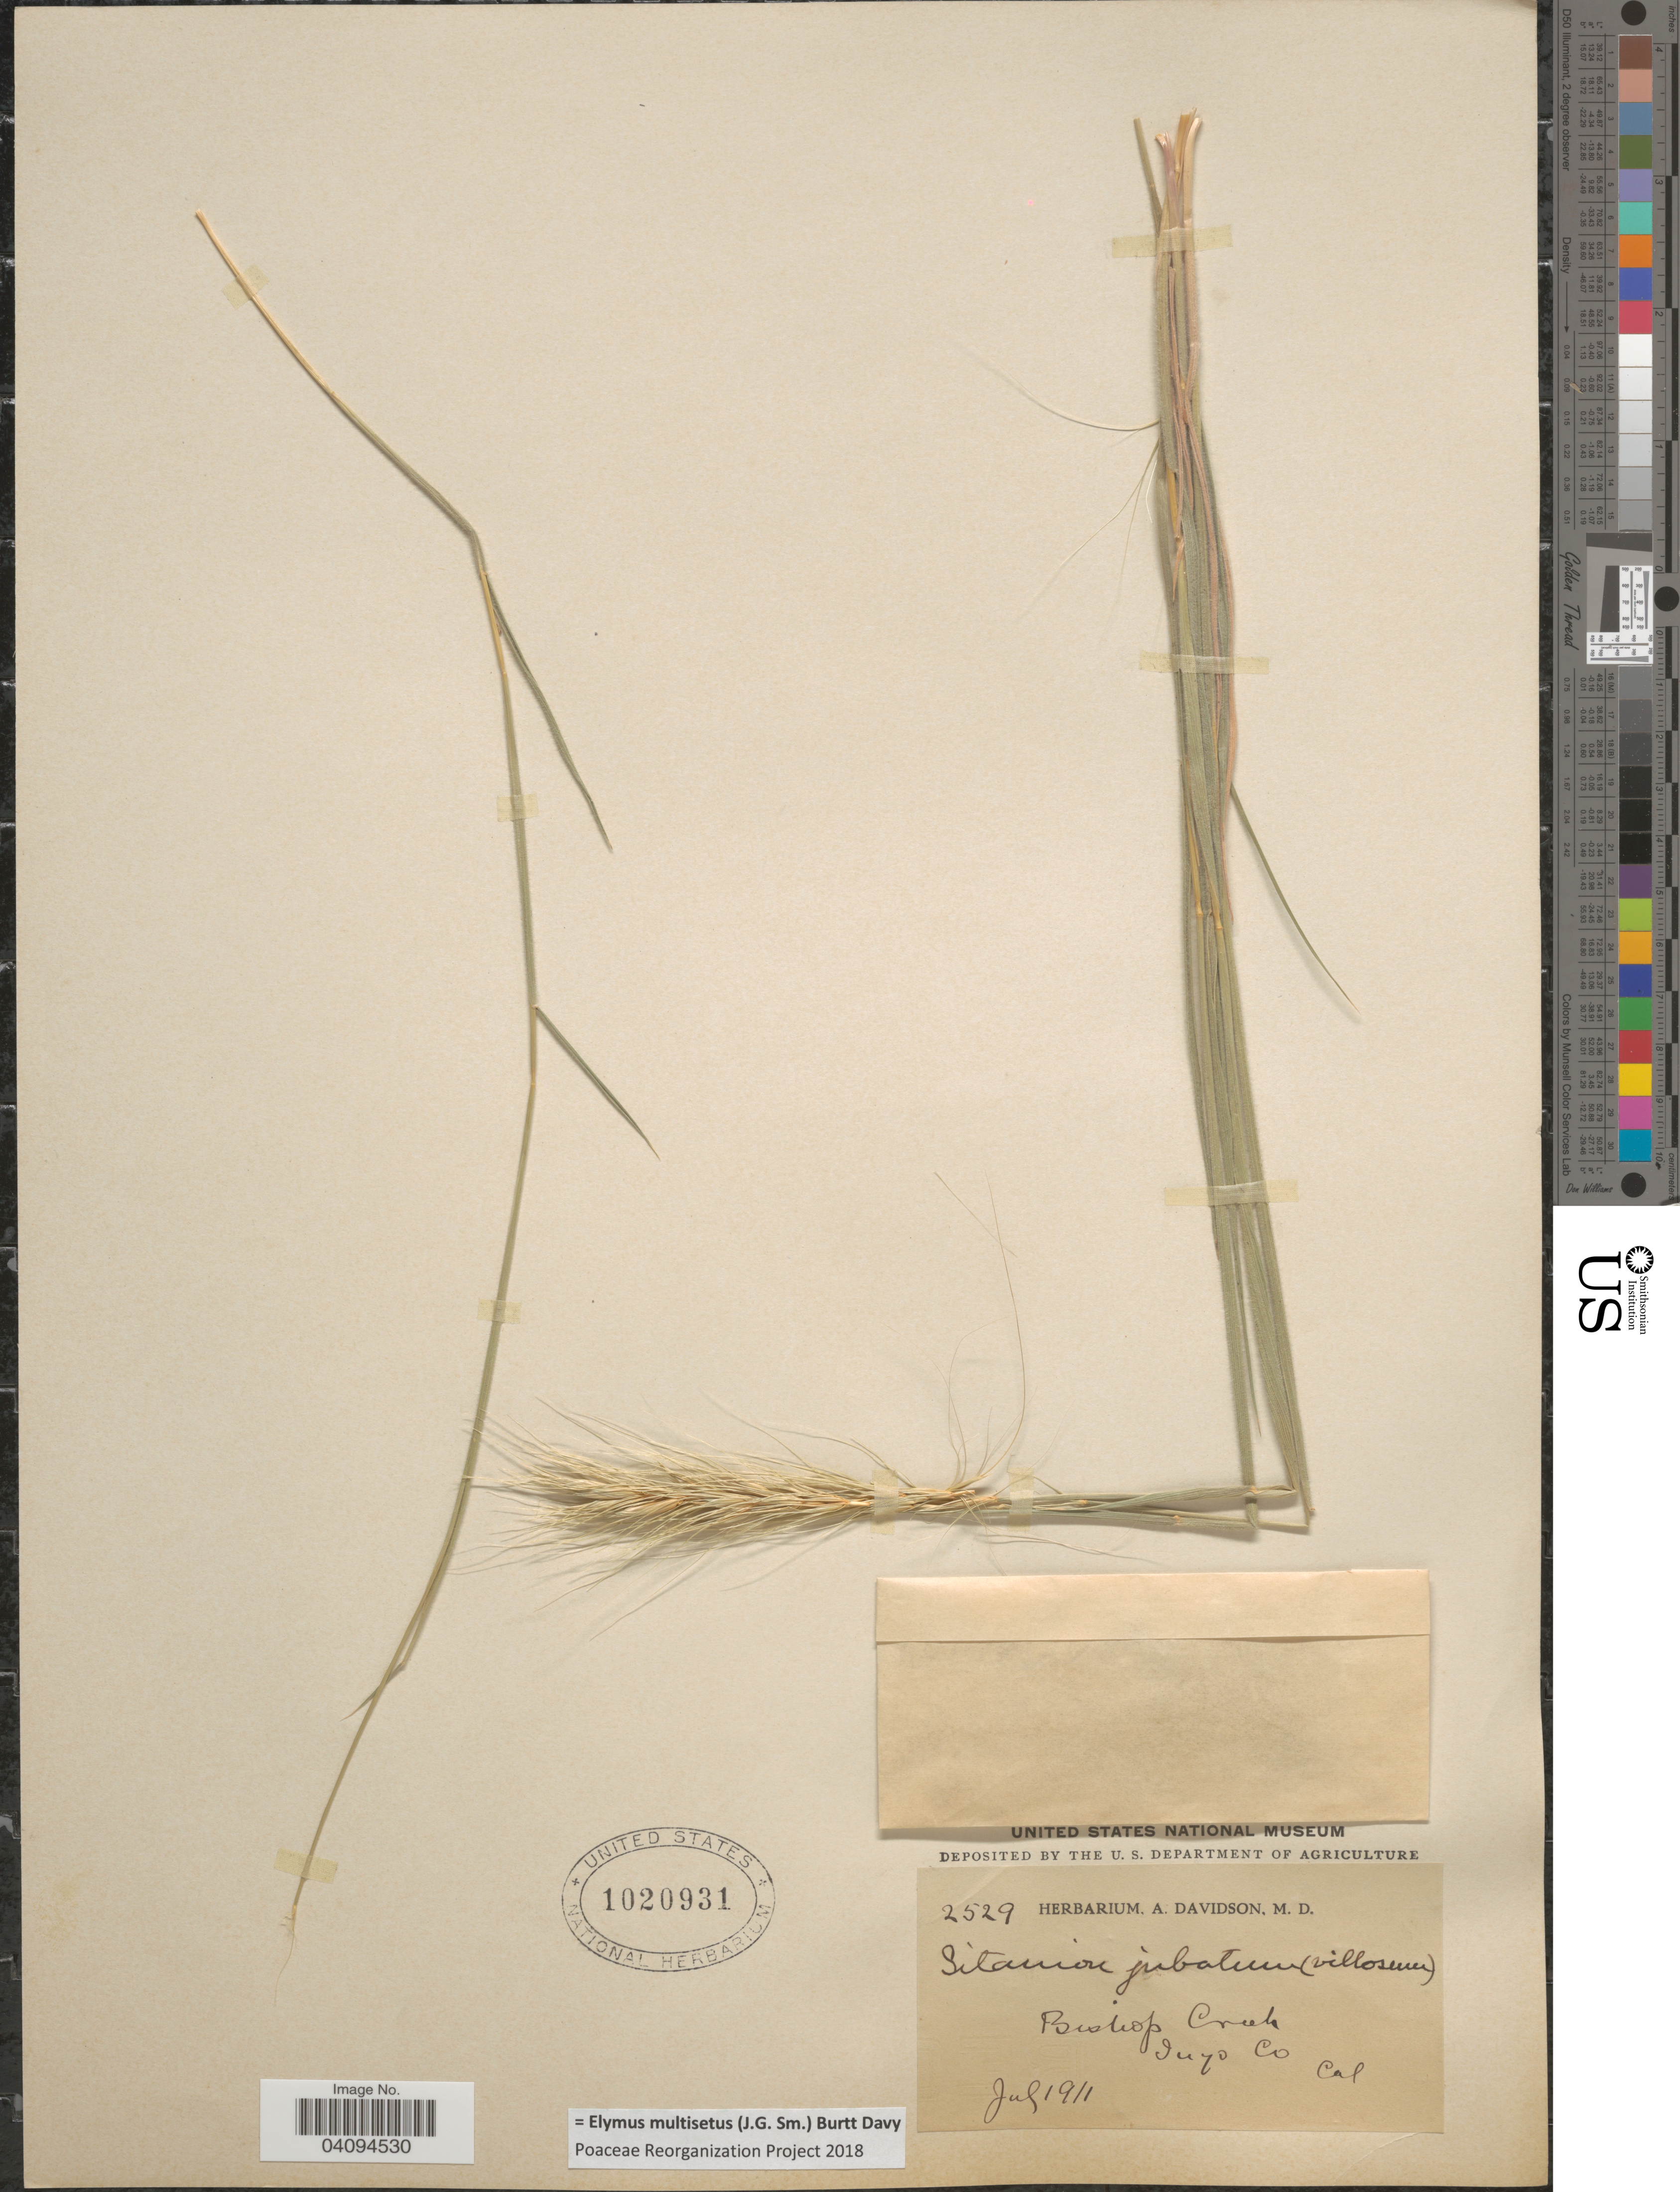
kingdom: Plantae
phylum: Tracheophyta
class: Liliopsida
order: Poales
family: Poaceae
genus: Elymus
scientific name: Elymus multisetus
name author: (J.G. Sm.) Burtt Davy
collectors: ex herb. A. Davidson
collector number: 2529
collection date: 1911-07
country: United States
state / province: California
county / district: Inyo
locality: Bishop Creek. Inyo Co.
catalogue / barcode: US 1020931